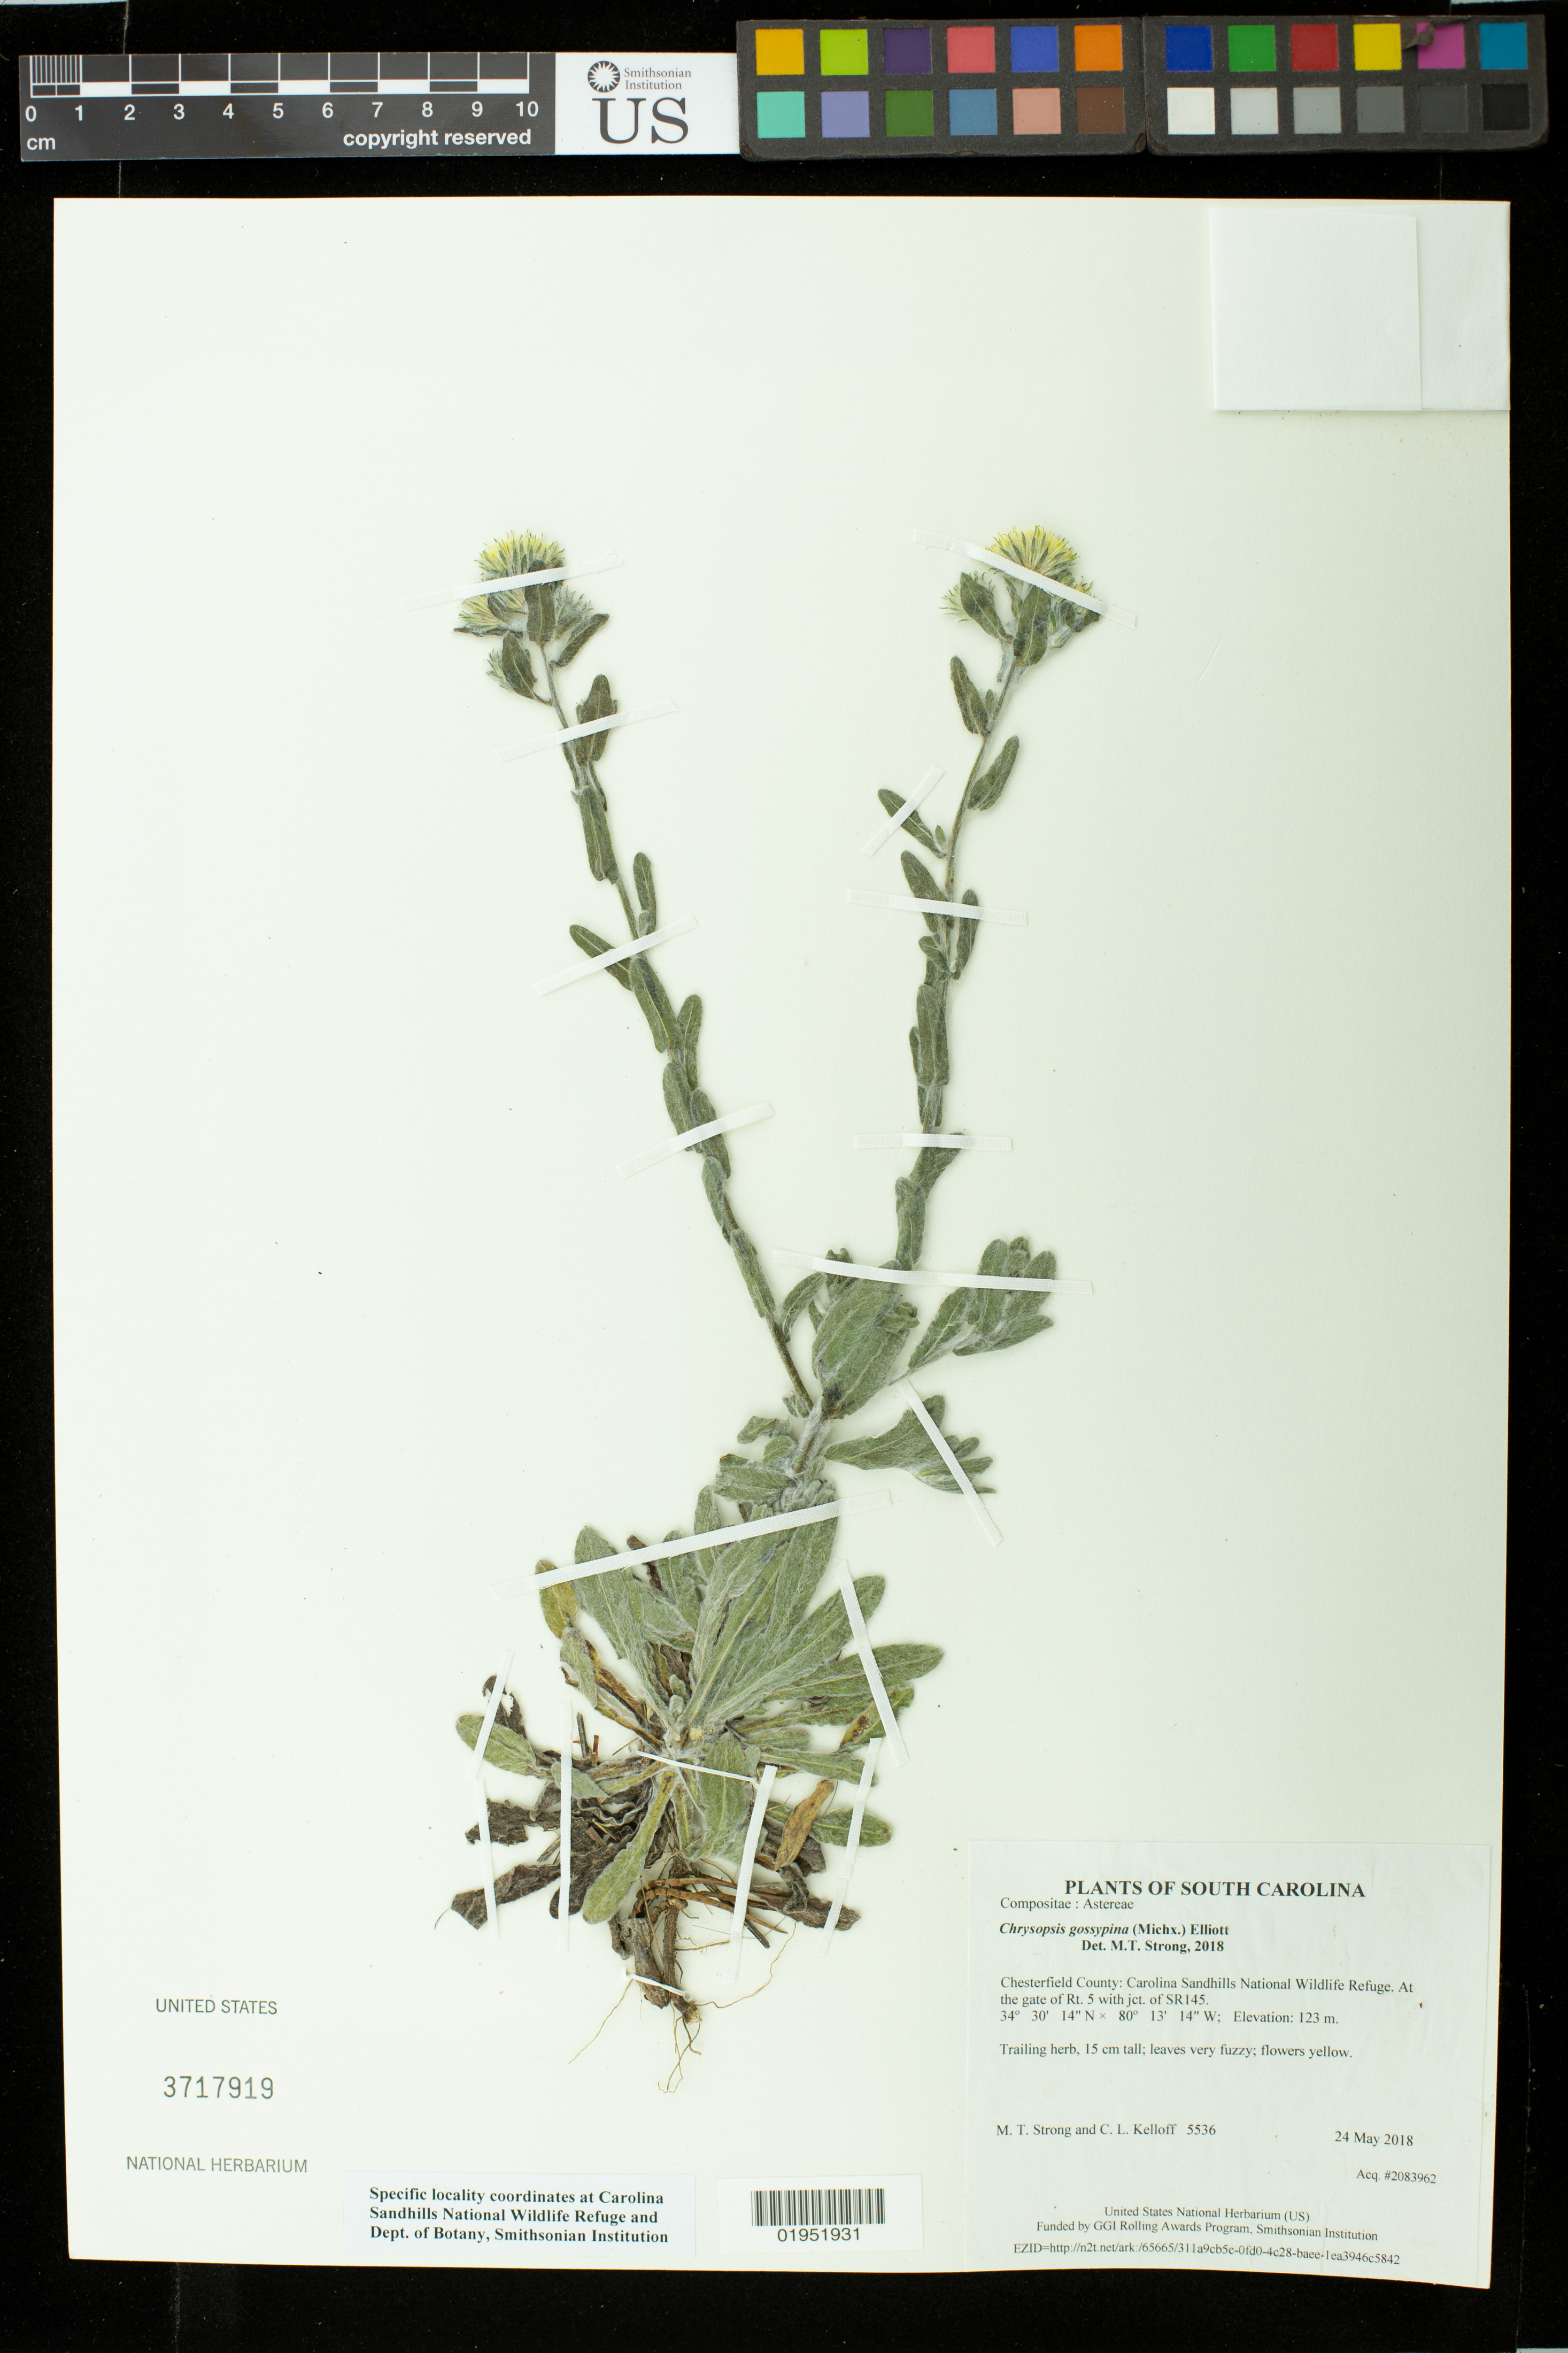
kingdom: Plantae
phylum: Tracheophyta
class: Magnoliopsida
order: Asterales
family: Asteraceae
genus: Chrysopsis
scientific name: Chrysopsis gossypina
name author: (Michx.) Elliott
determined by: Strong, Mark T., (BOT), Smithsonian Institution - National Museum of Natural History (UNITED STATES)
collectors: M. T. Strong & C. L. Kelloff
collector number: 5536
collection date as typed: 24 May 2018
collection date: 2018-05-24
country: United States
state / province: South Carolina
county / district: Chesterfield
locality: Carolina Sandhills National Wildlife Refuge. At the gate of Rt.5 with jct. of SR145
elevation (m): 123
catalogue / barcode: US 3717919